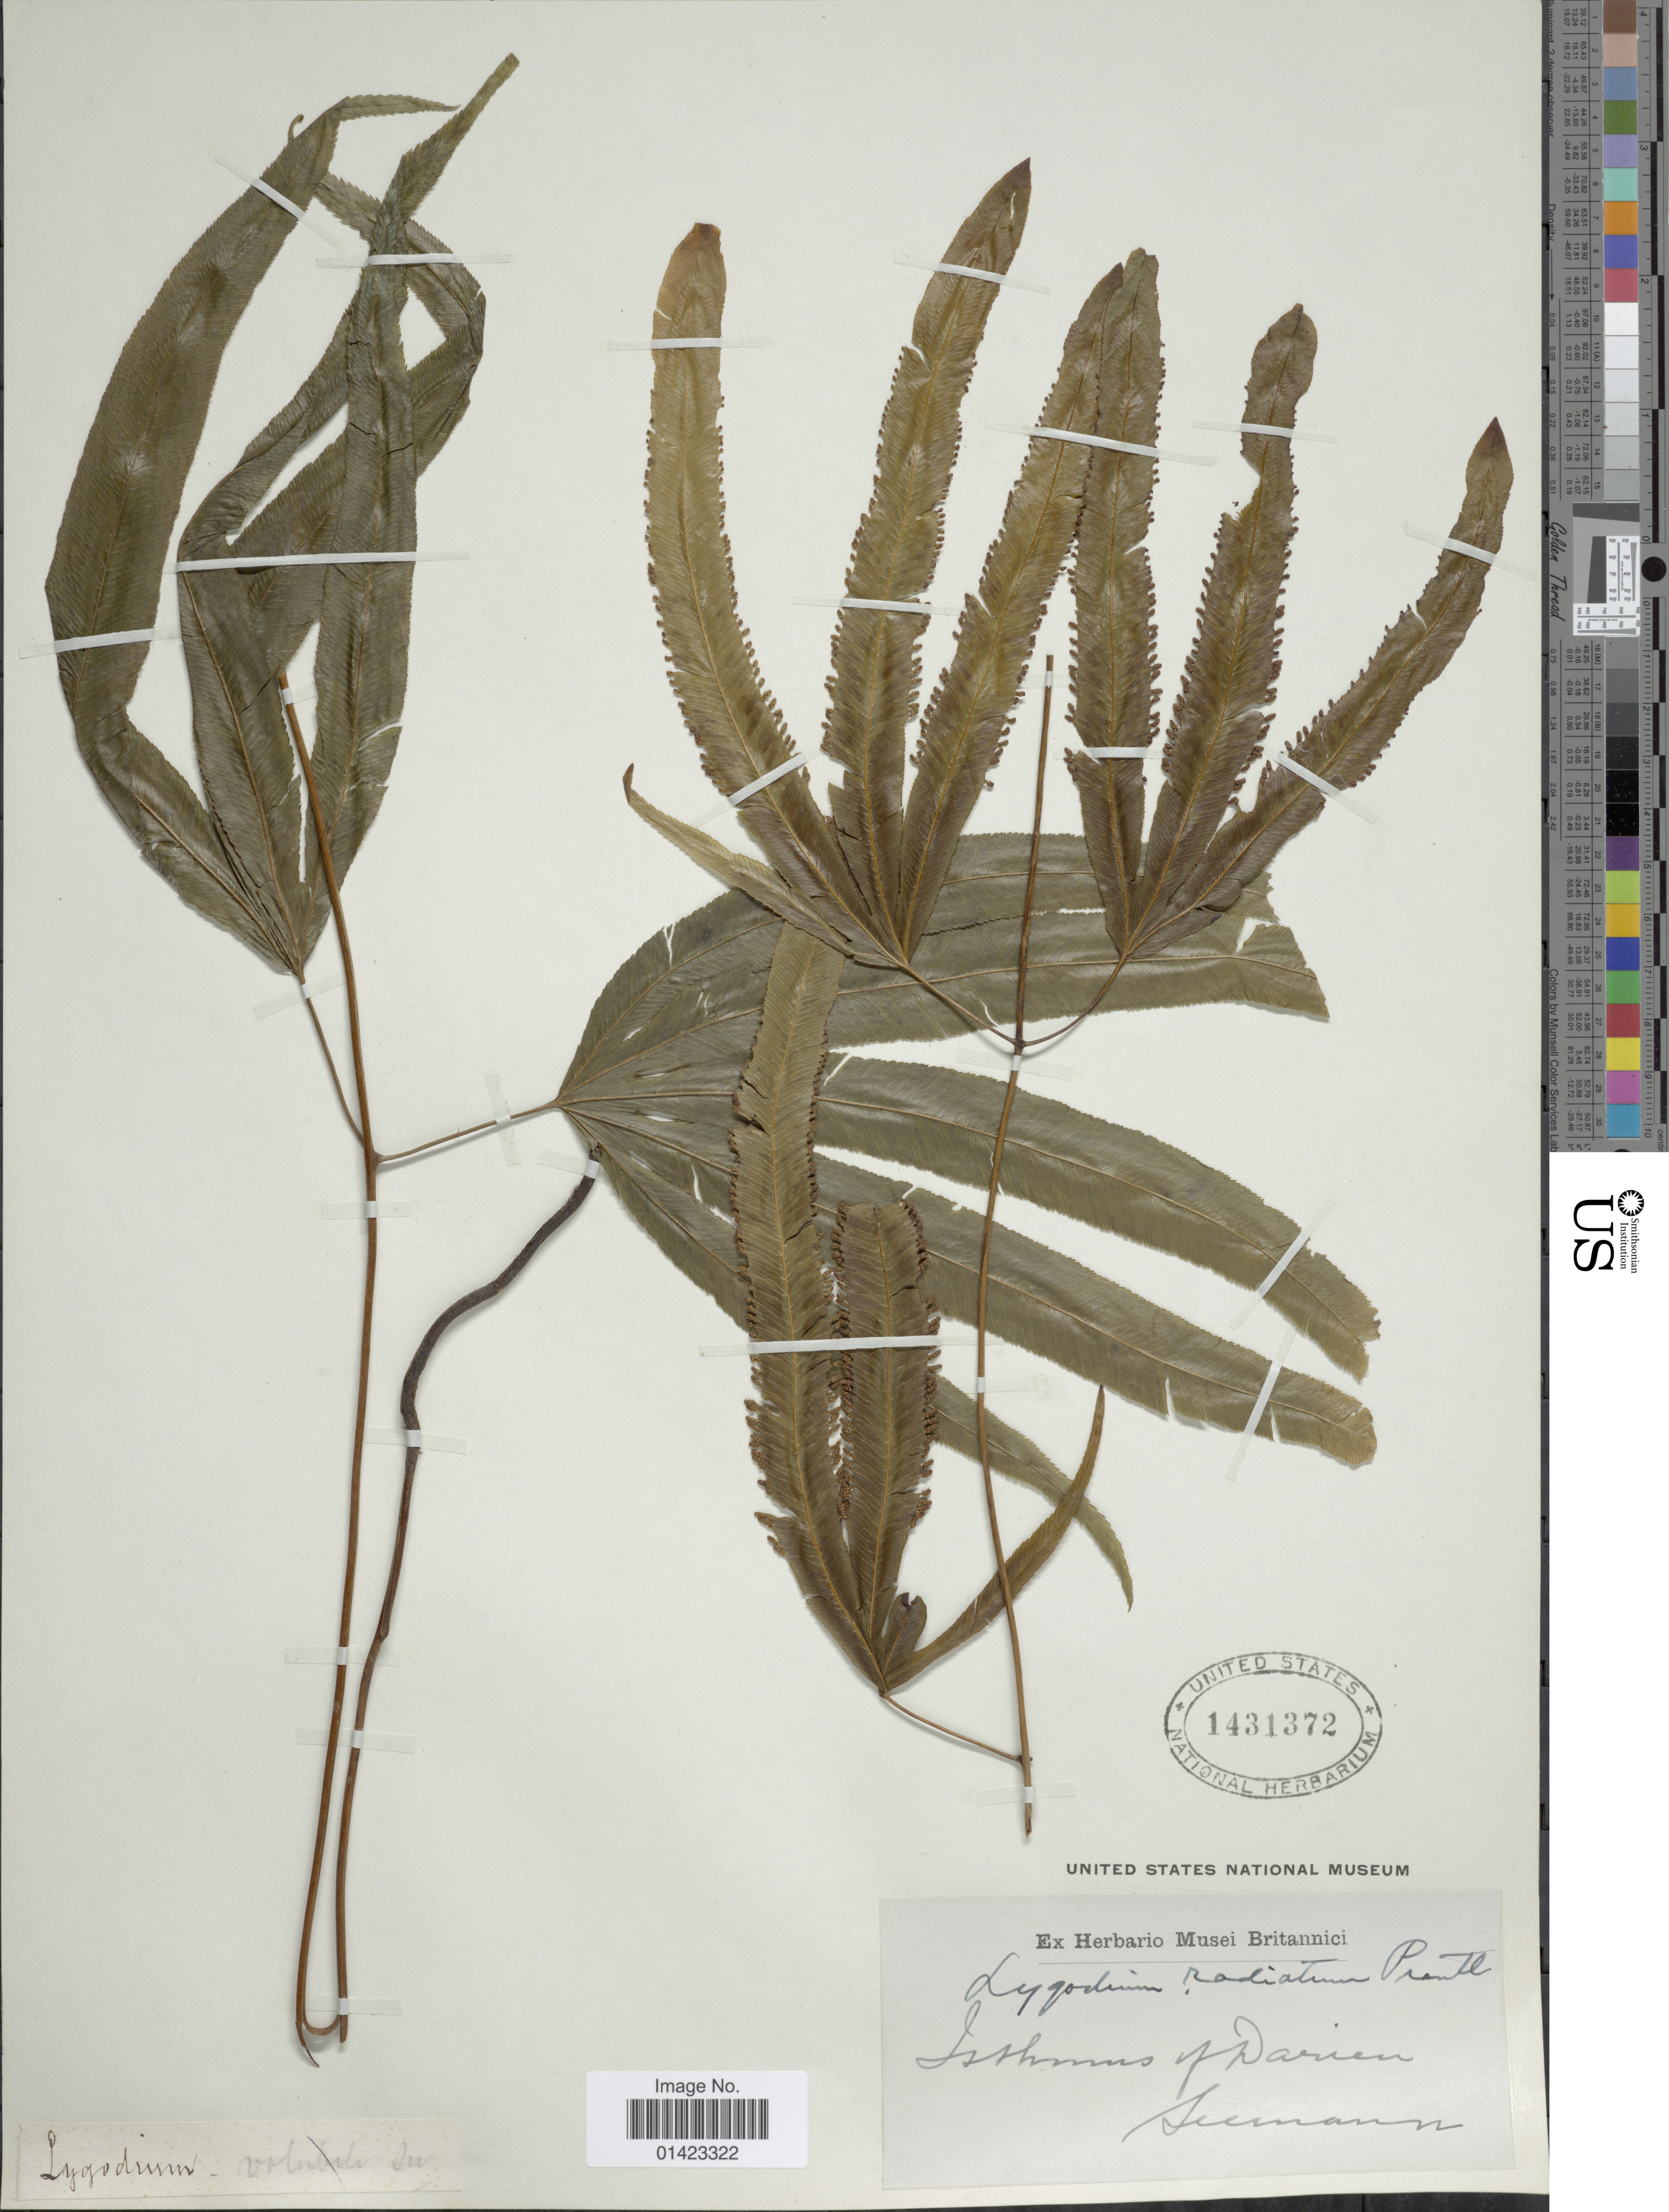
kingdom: Plantae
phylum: Tracheophyta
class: Polypodiopsida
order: Schizaeales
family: Lygodiaceae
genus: Lygodium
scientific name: Lygodium radiatum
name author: Prantl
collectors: -. Seemann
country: Panama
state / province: Darién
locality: Isthmus of Darien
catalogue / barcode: US 1431372